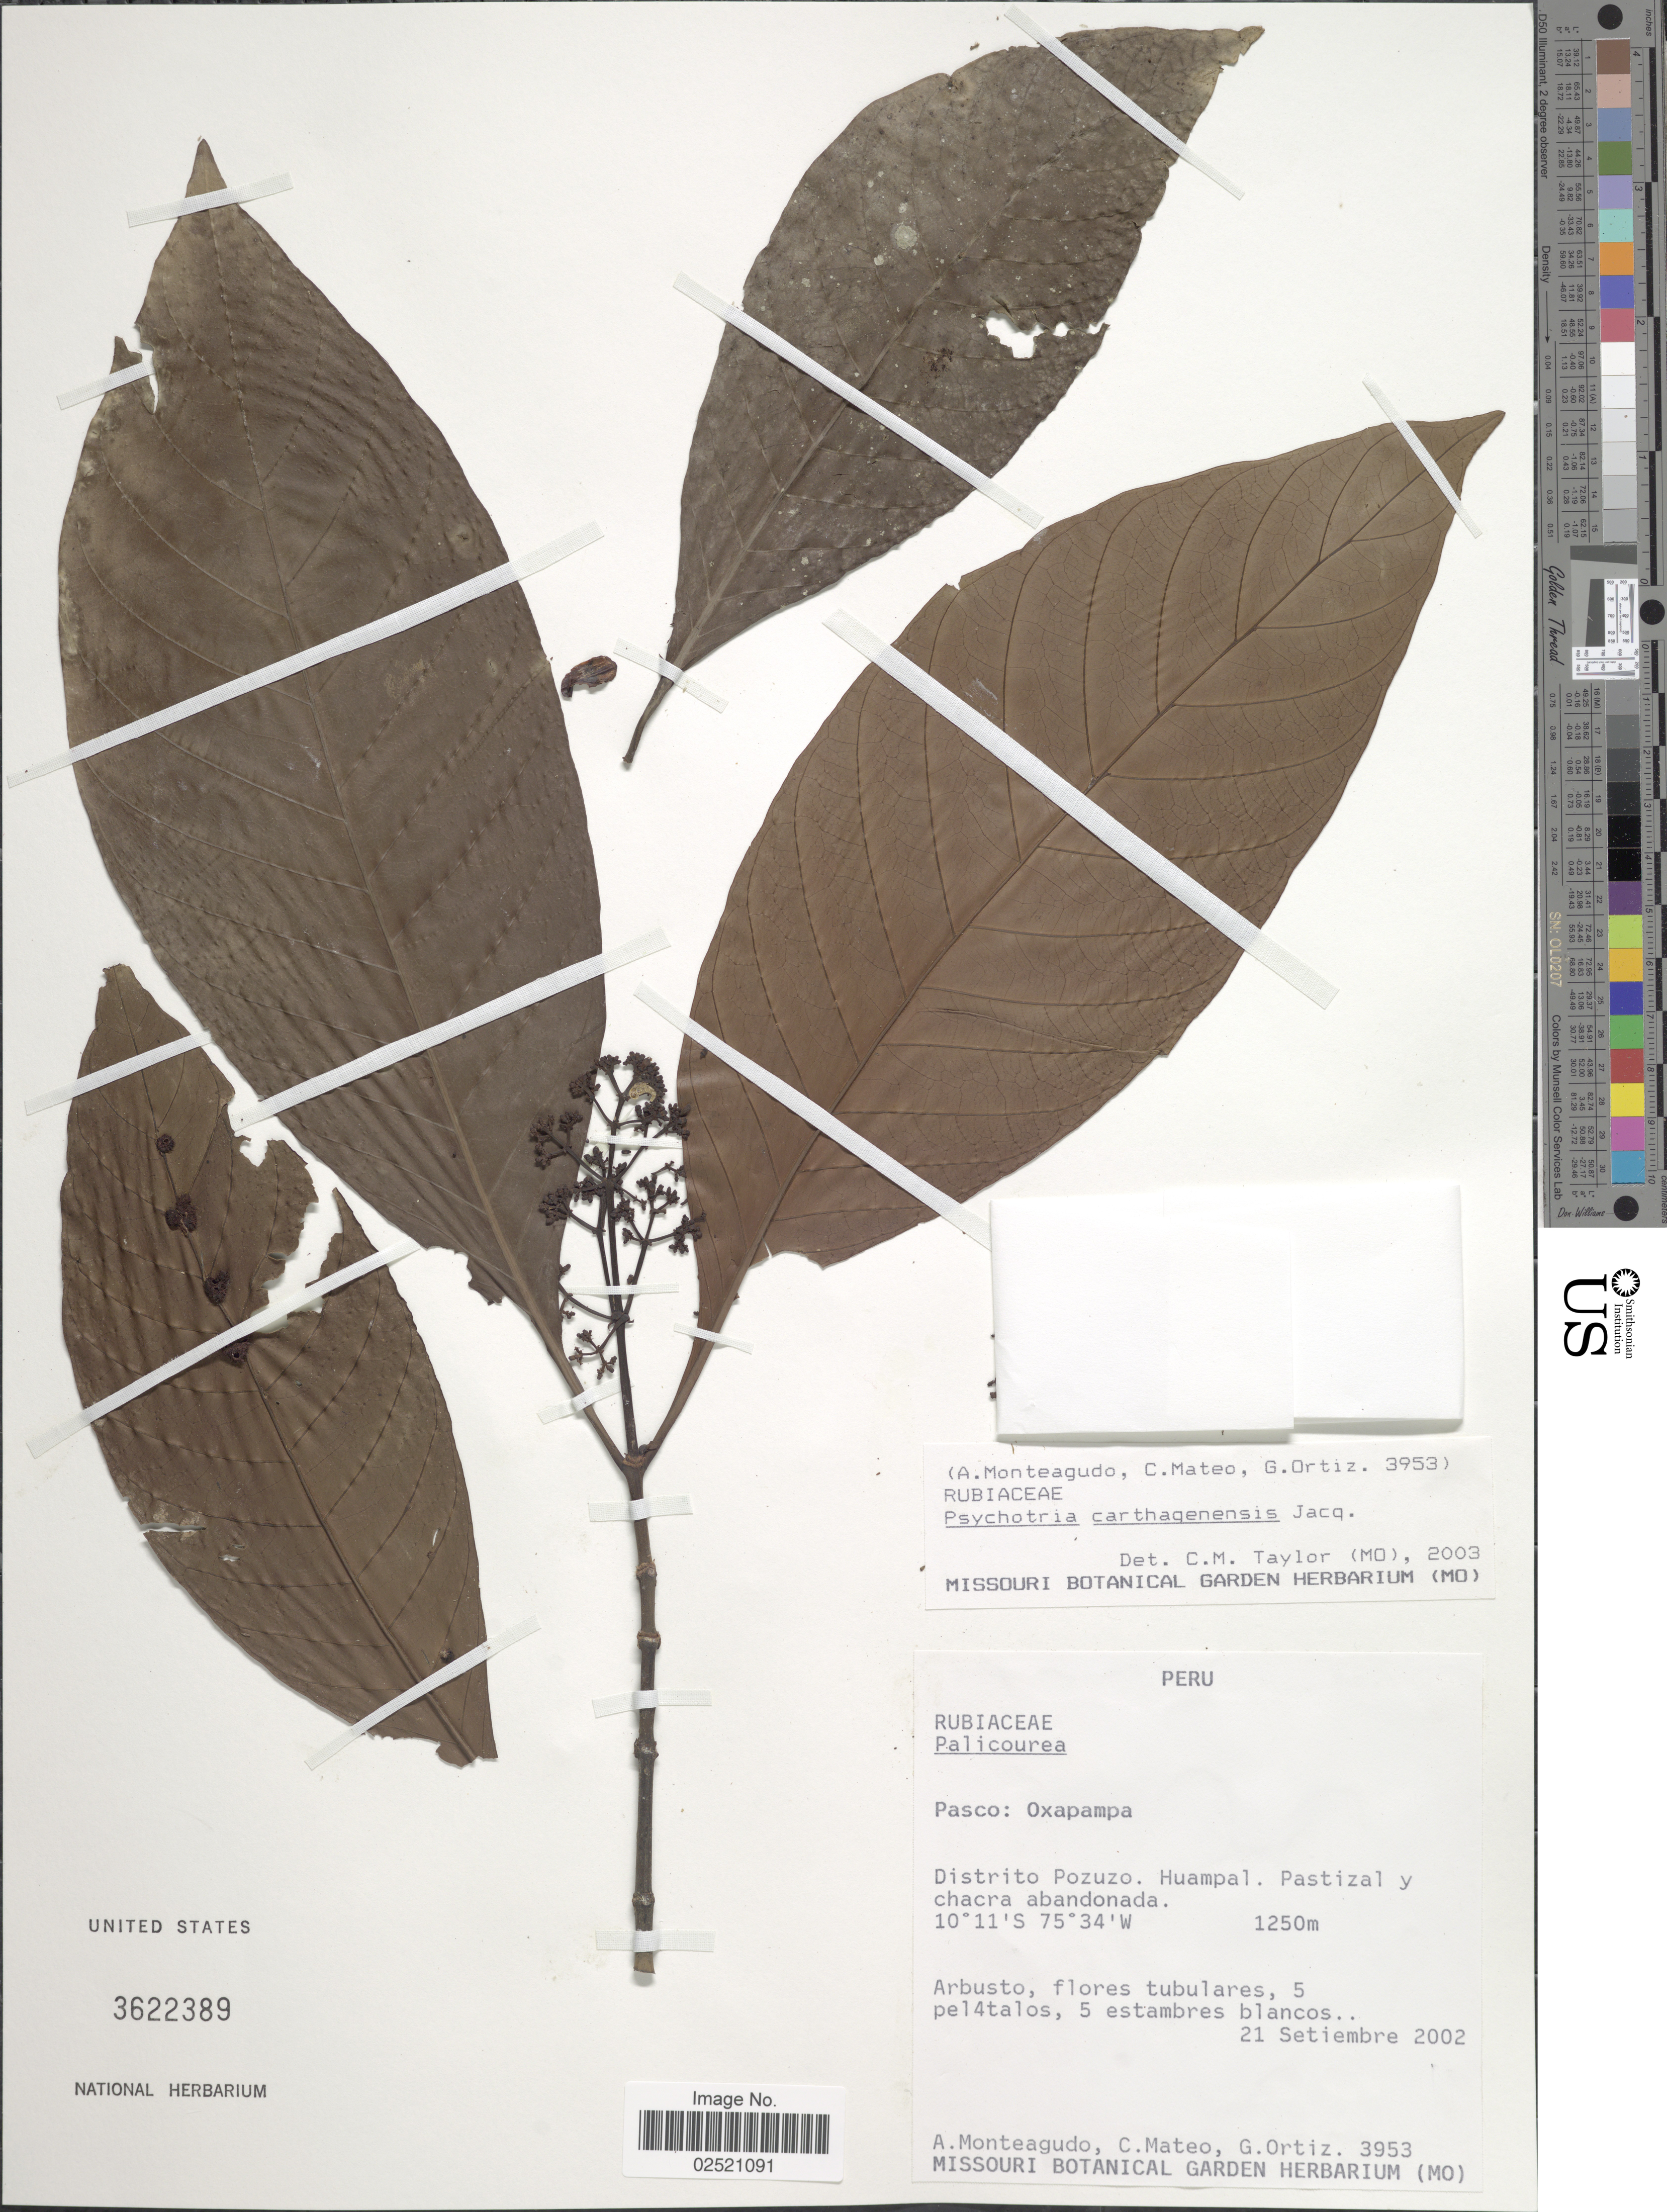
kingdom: Plantae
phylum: Tracheophyta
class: Magnoliopsida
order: Gentianales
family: Rubiaceae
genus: Psychotria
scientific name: Psychotria carthagenensis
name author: Jacq.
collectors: A. Monteagudo, C. Mateo & G. Ortiz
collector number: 3953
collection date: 2002-09-21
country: Peru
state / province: Pasco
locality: Oxapampa, Distrito Pozuzo, Huampal, Pastizal y chacra abandonada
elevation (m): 1250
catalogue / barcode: US 3622389